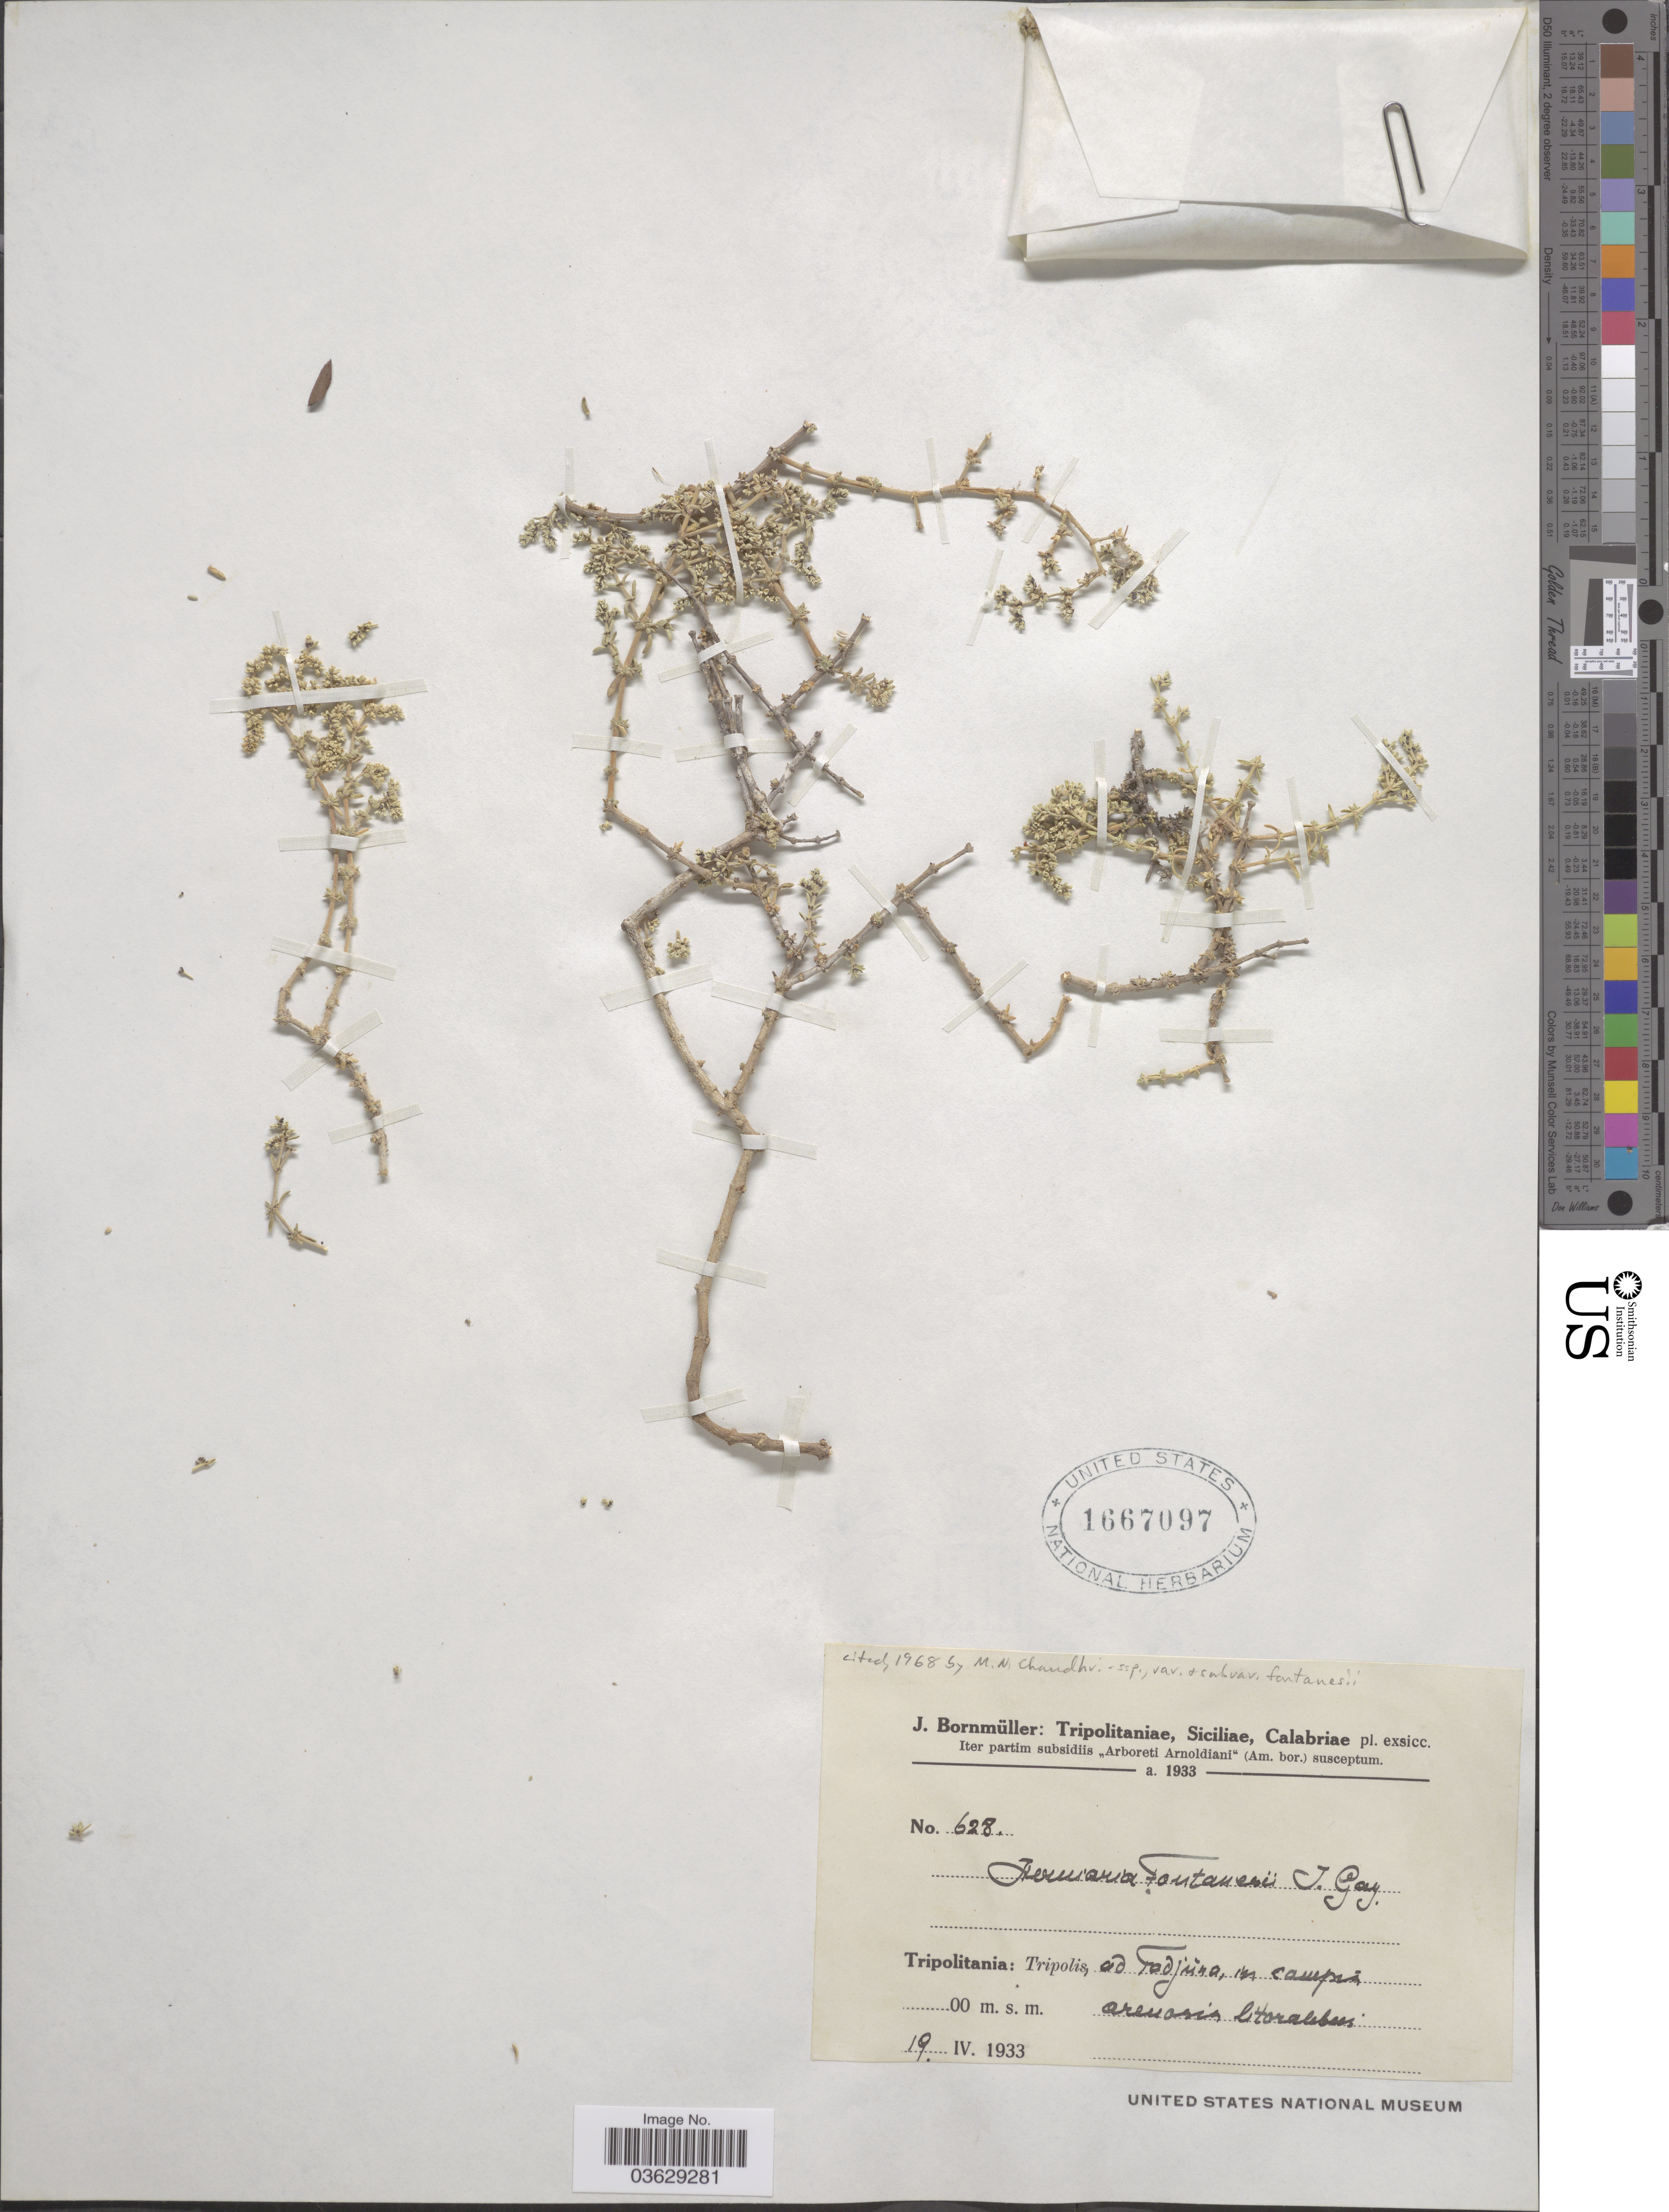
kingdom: Plantae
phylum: Tracheophyta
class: Magnoliopsida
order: Caryophyllales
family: Caryophyllaceae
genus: Herniaria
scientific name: Herniaria fontanesii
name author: J. Gay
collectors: J. Bornmüller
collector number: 628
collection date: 1933-04-19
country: Libya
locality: Tripolitania: Tripolis, ad Tadjüra, in campis arenosis litoralebus.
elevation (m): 0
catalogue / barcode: US 1667097